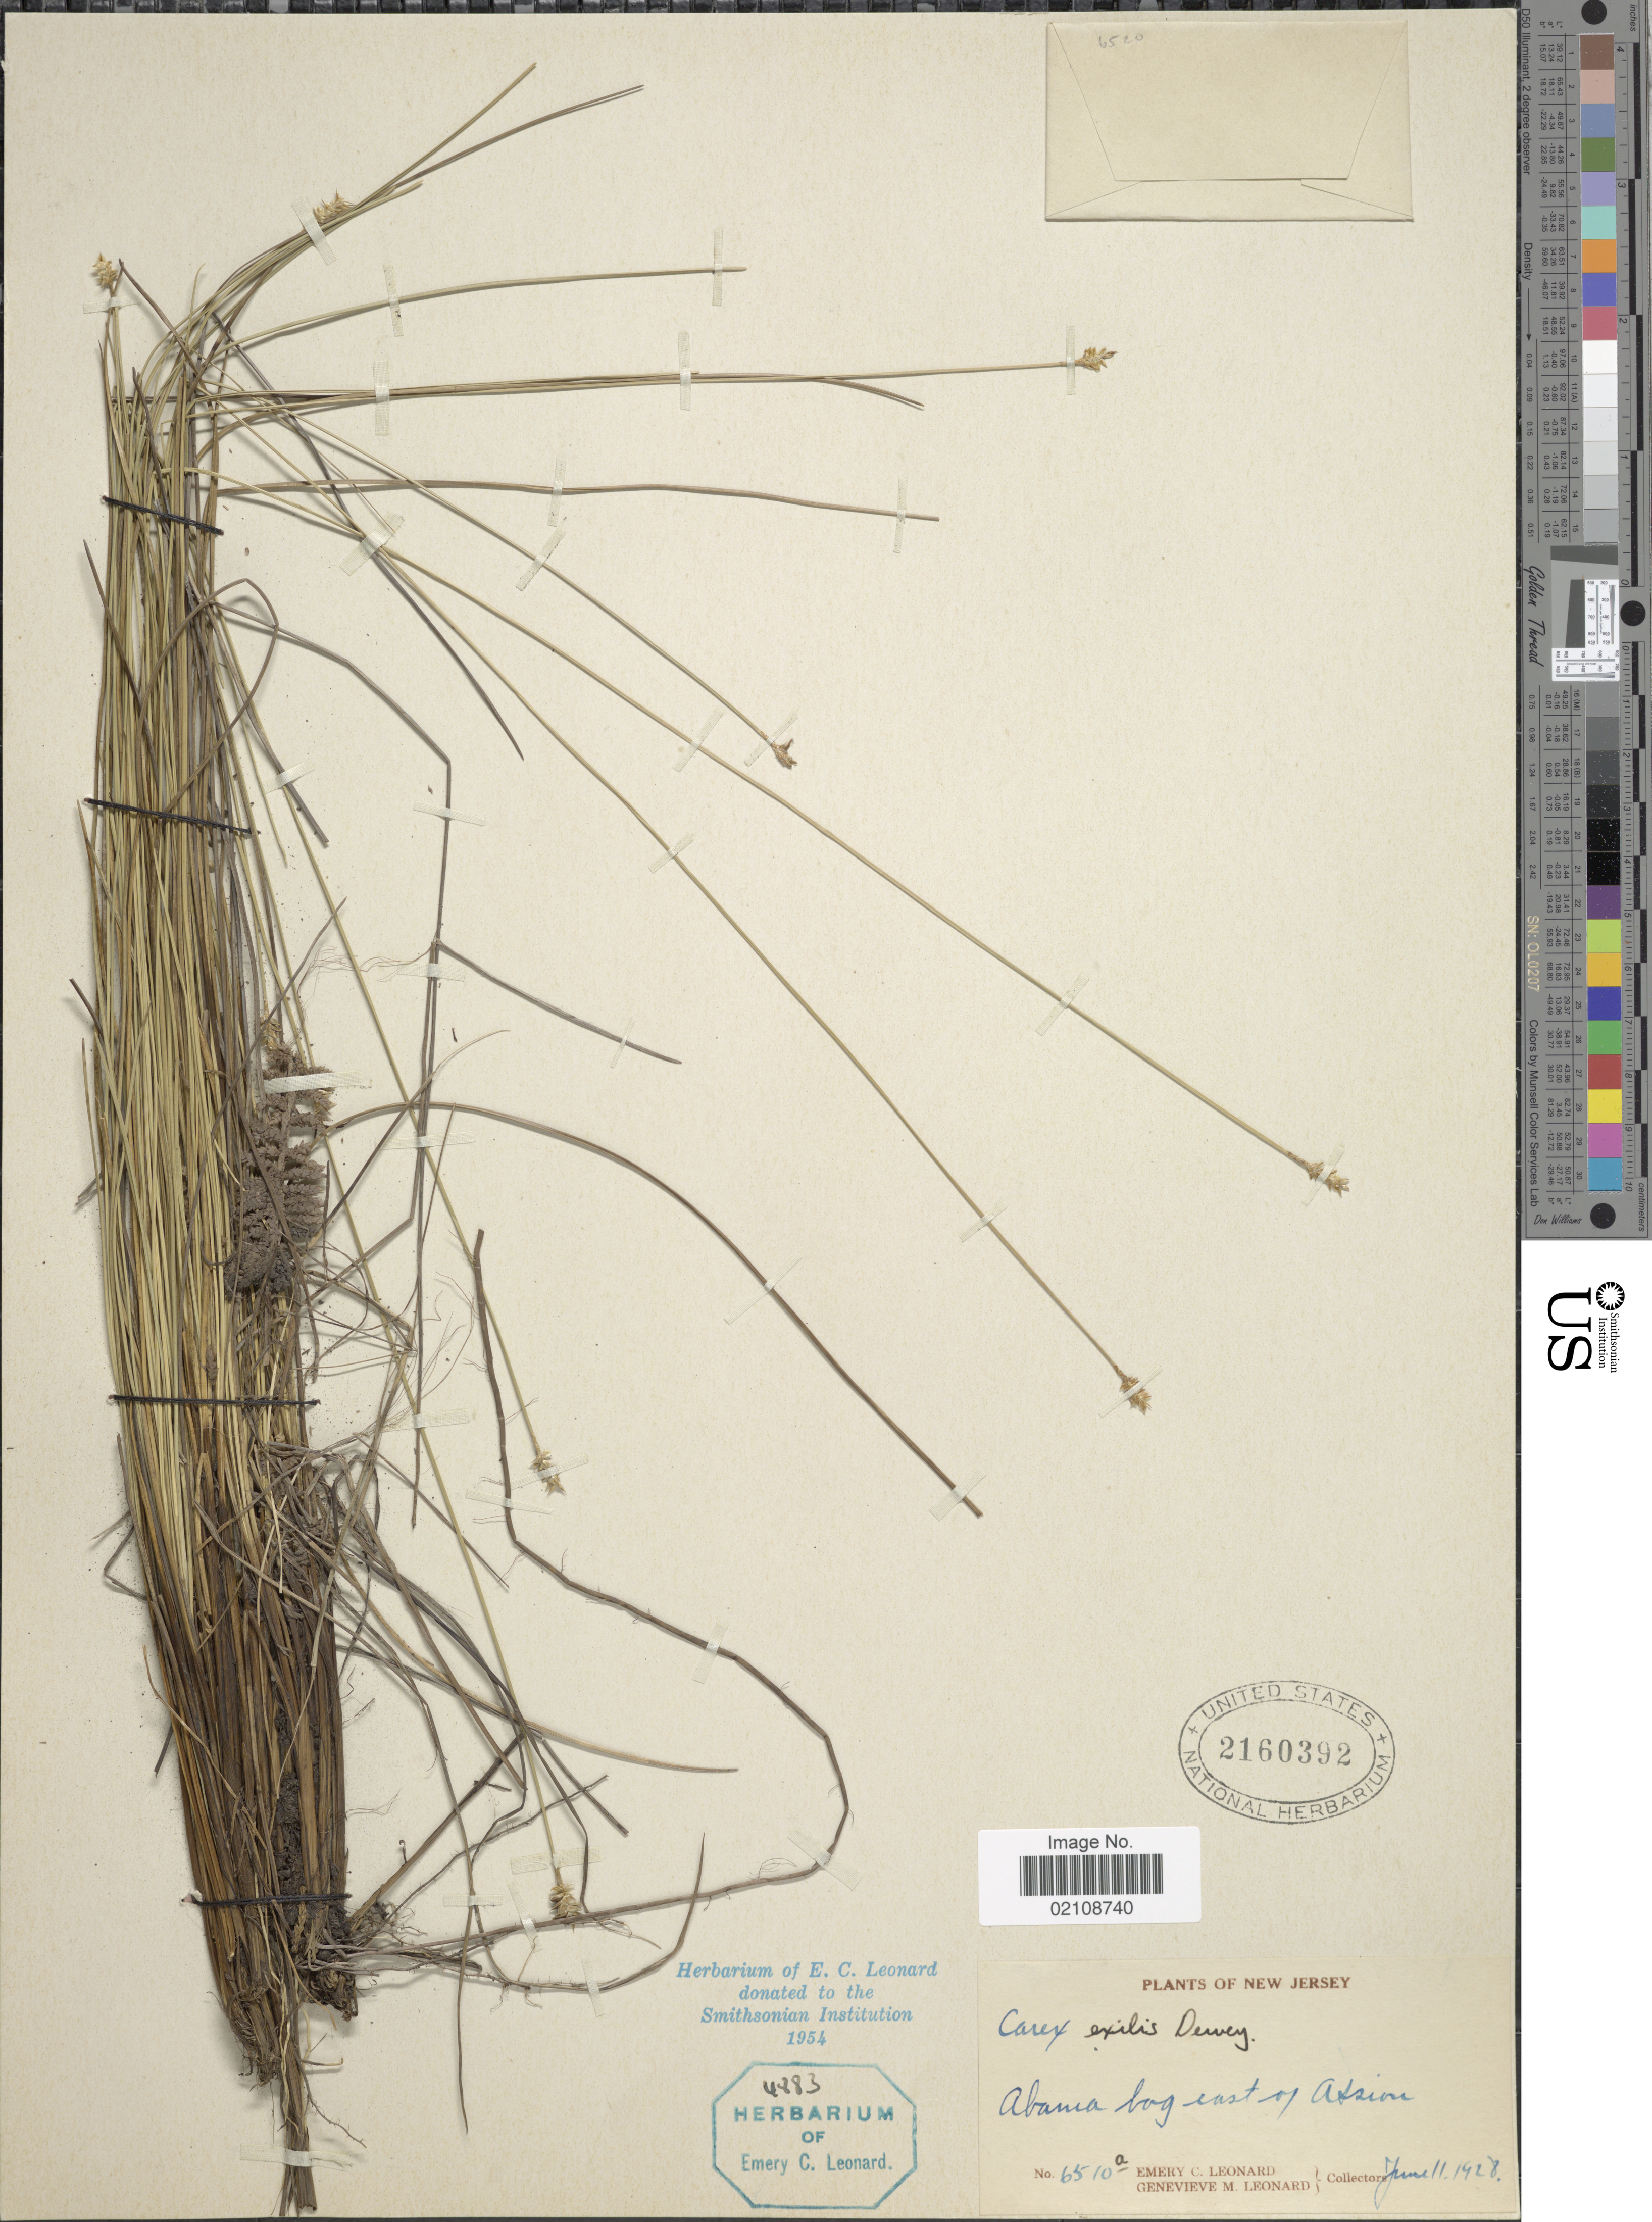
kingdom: Plantae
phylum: Tracheophyta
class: Liliopsida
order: Poales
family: Cyperaceae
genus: Carex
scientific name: Carex exilis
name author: Dewey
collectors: E. C. Leonard & G. M. Leonard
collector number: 6510a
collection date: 1928-06-11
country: United States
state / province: New Jersey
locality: Abama bog east of Atsion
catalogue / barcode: US 2160392